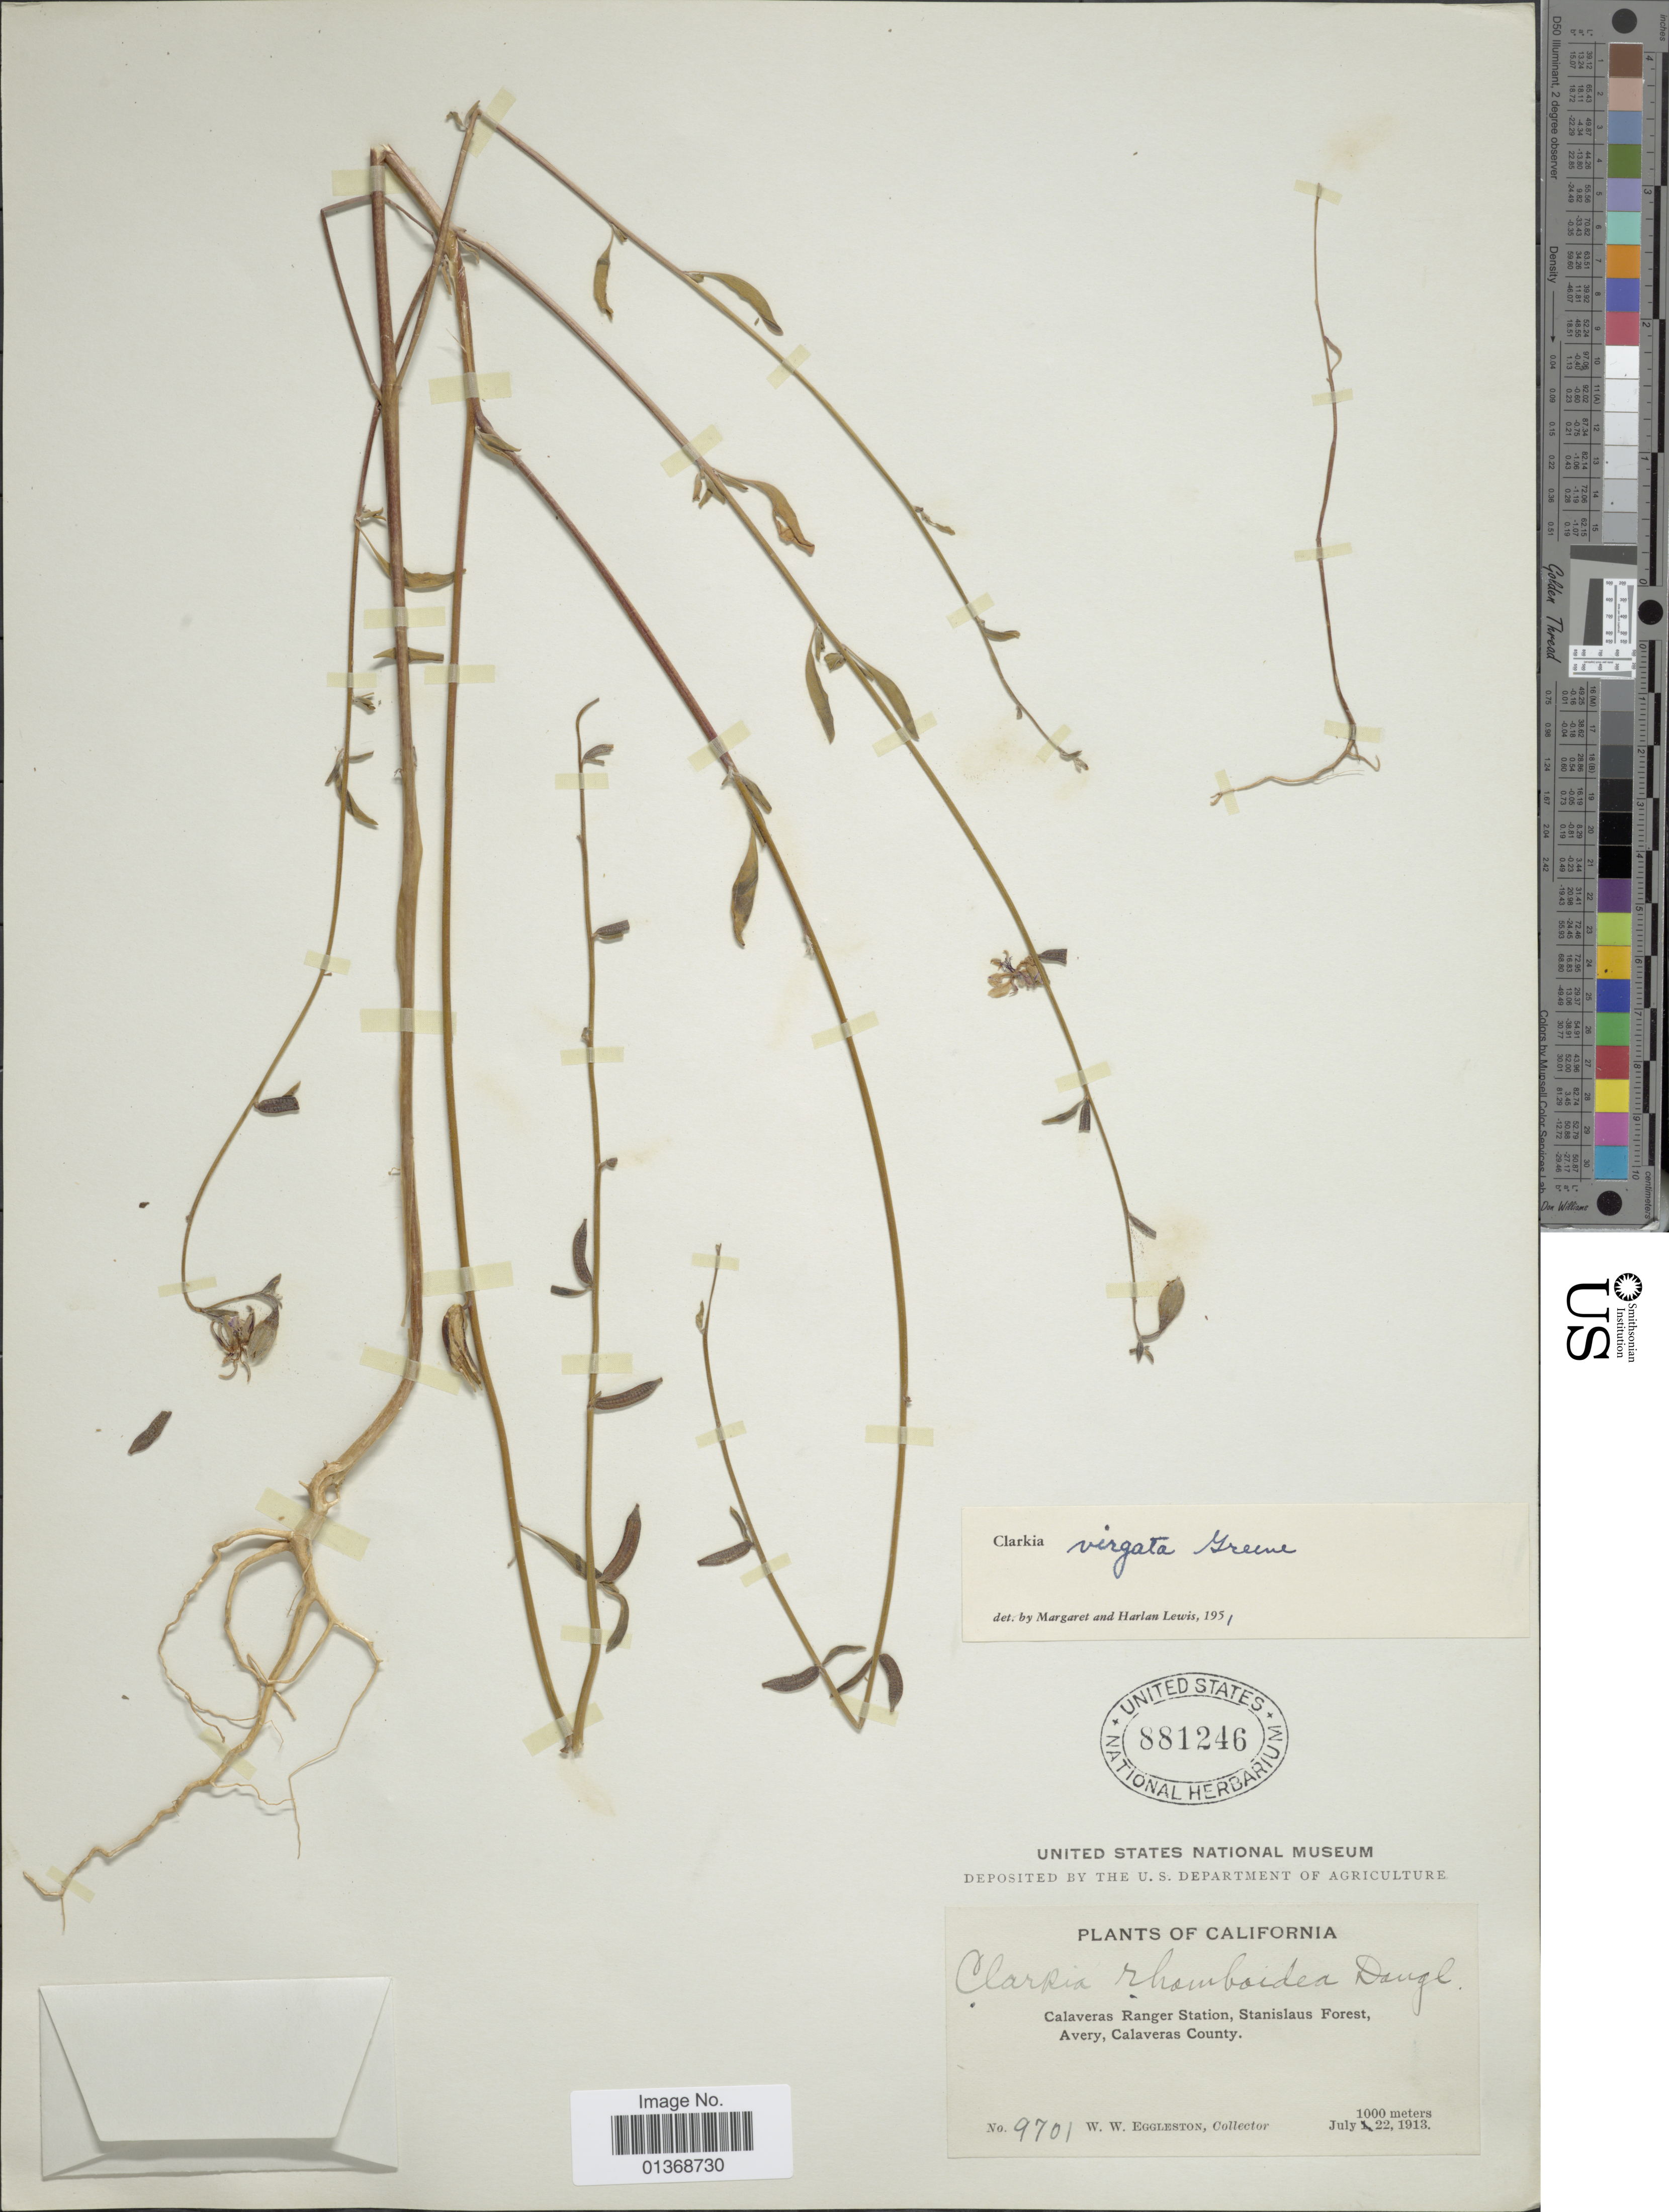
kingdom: Plantae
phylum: Tracheophyta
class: Magnoliopsida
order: Myrtales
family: Onagraceae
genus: Clarkia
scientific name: Clarkia virgata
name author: Greene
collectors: W. W. Eggleston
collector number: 9701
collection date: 1913-07-22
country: United States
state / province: California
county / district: Calaveras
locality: Calaveras Ranger Station, Stanislaus Forest, Avery, Calaveras County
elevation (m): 1000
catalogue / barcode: US 881246